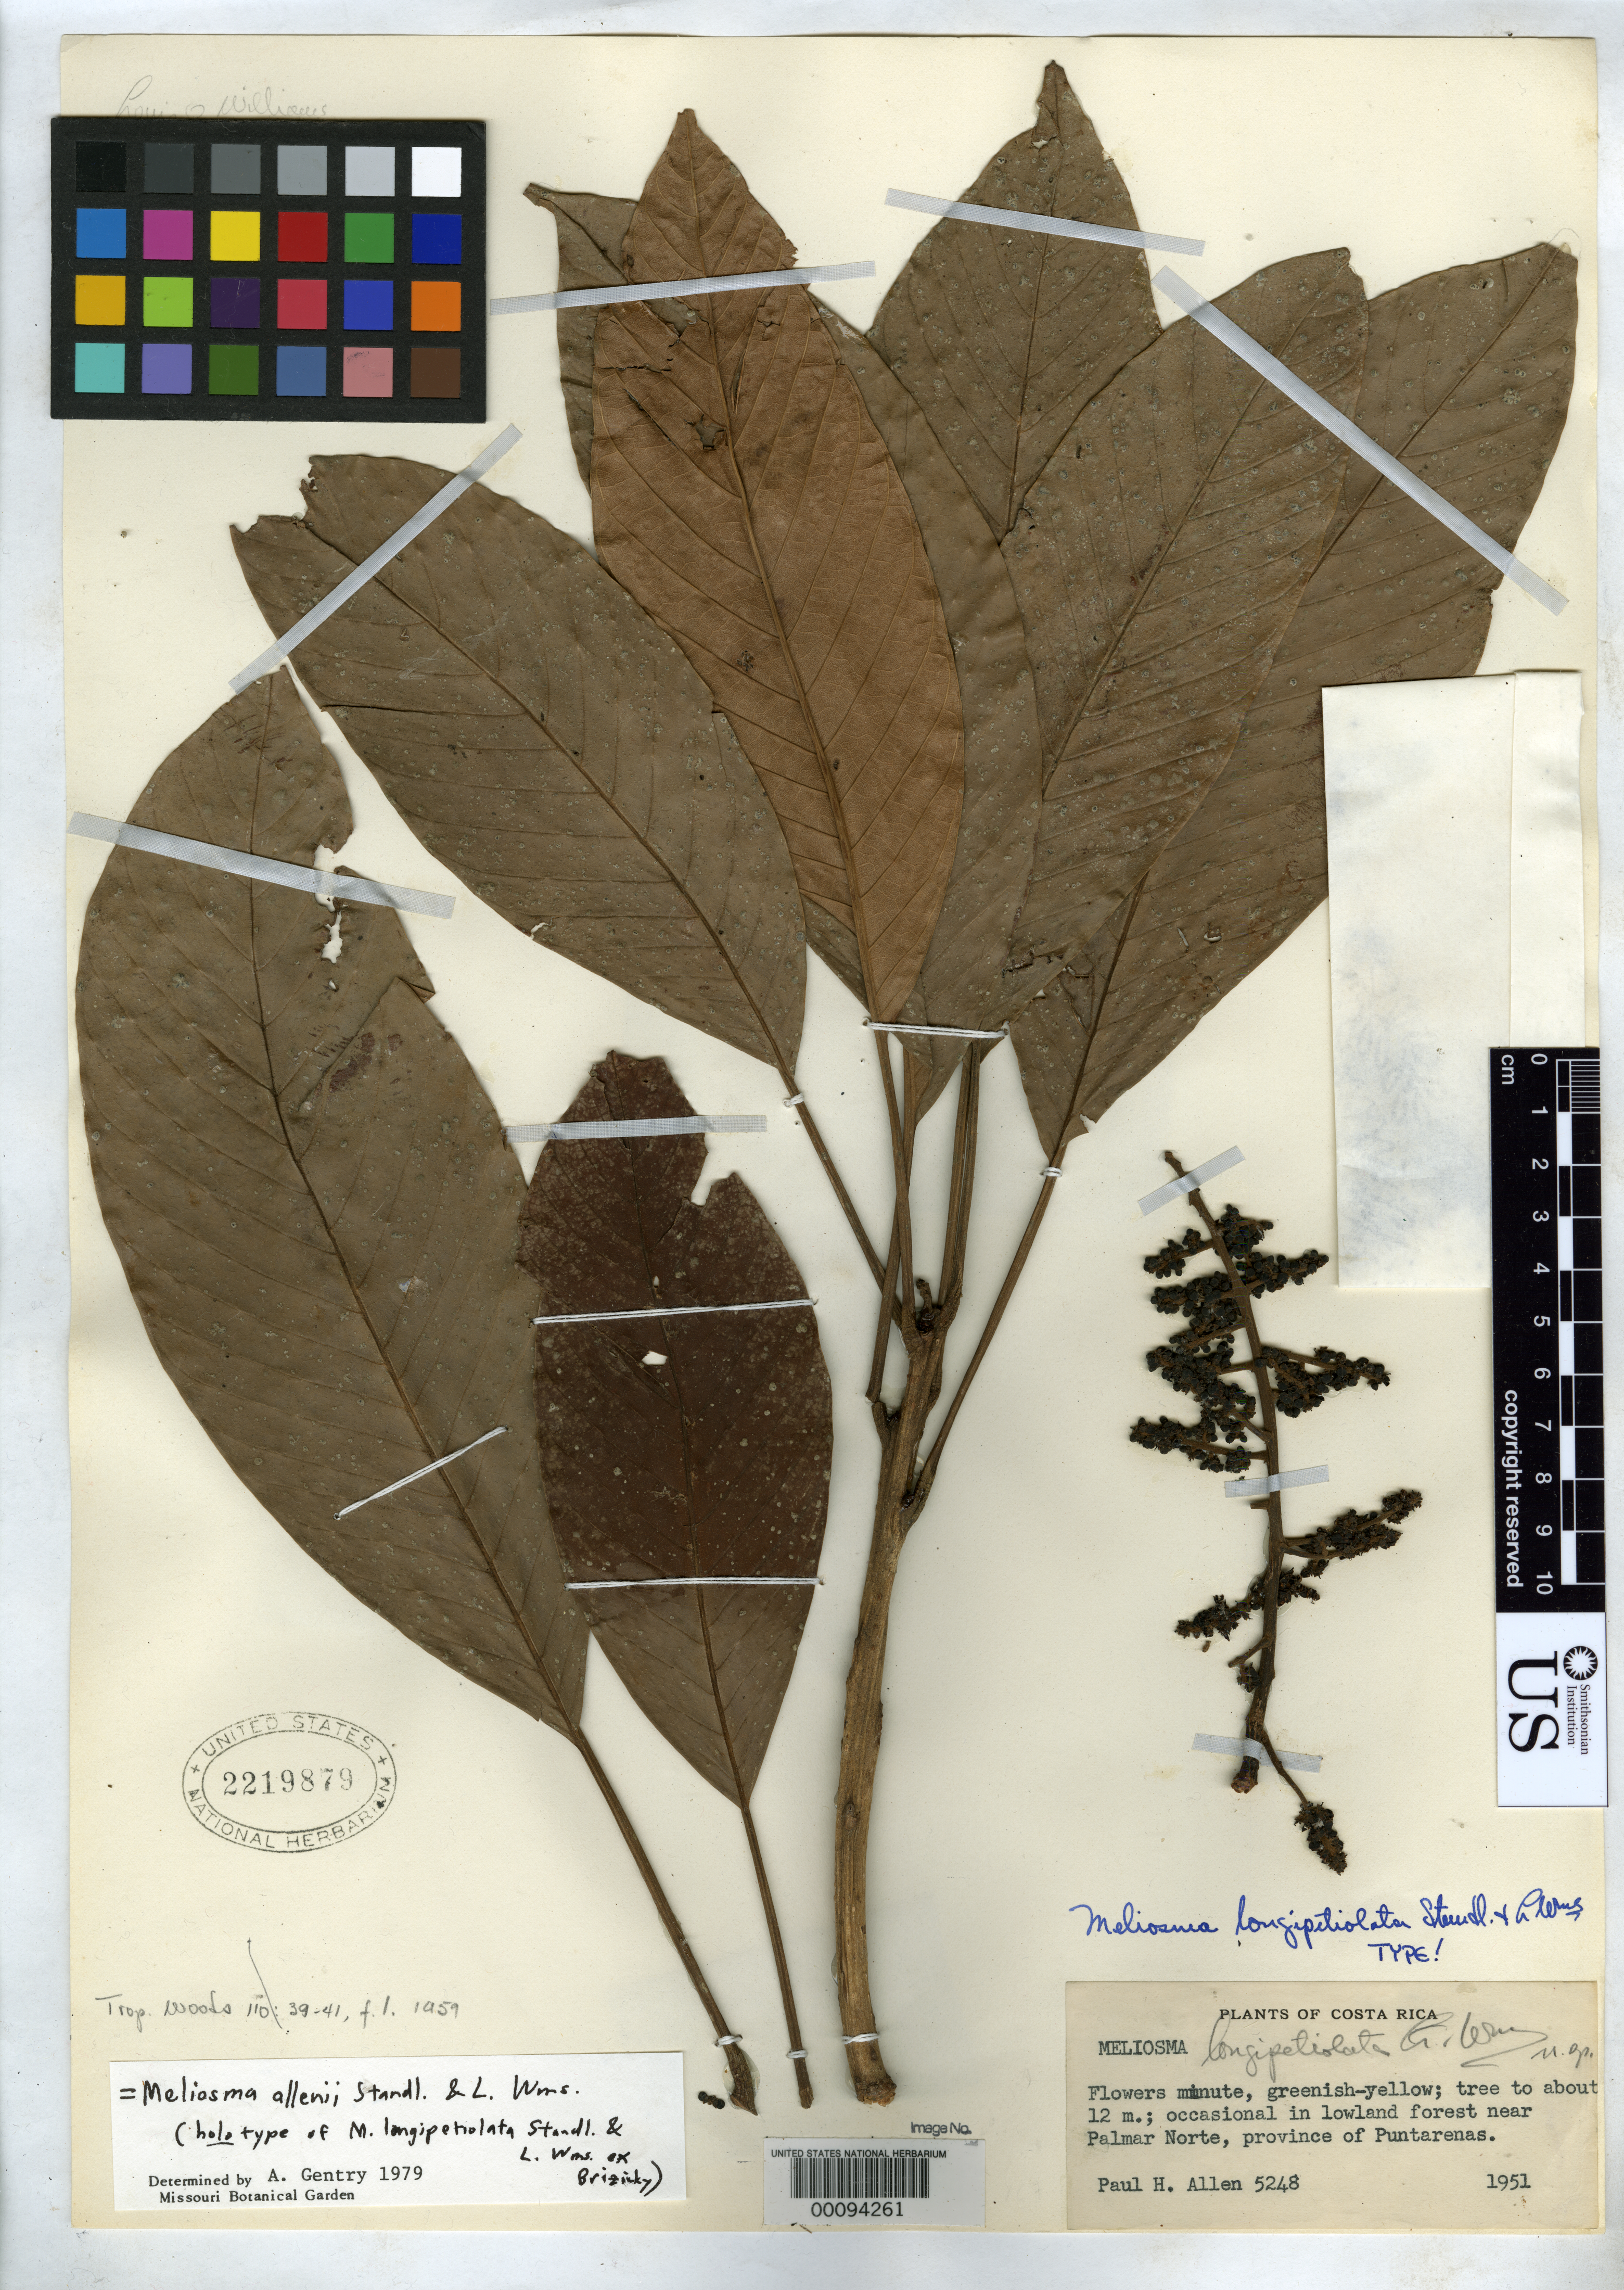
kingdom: Plantae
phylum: Tracheophyta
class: Magnoliopsida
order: Proteales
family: Sabiaceae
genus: Meliosma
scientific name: Meliosma longipetiolata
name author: Standl. & L.O. Williams ex Brizicky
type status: Holotype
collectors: P. H. Allen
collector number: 5248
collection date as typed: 1951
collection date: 1951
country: Costa Rica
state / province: Puntarenas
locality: Near Palmar Norte.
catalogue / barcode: US 2219879